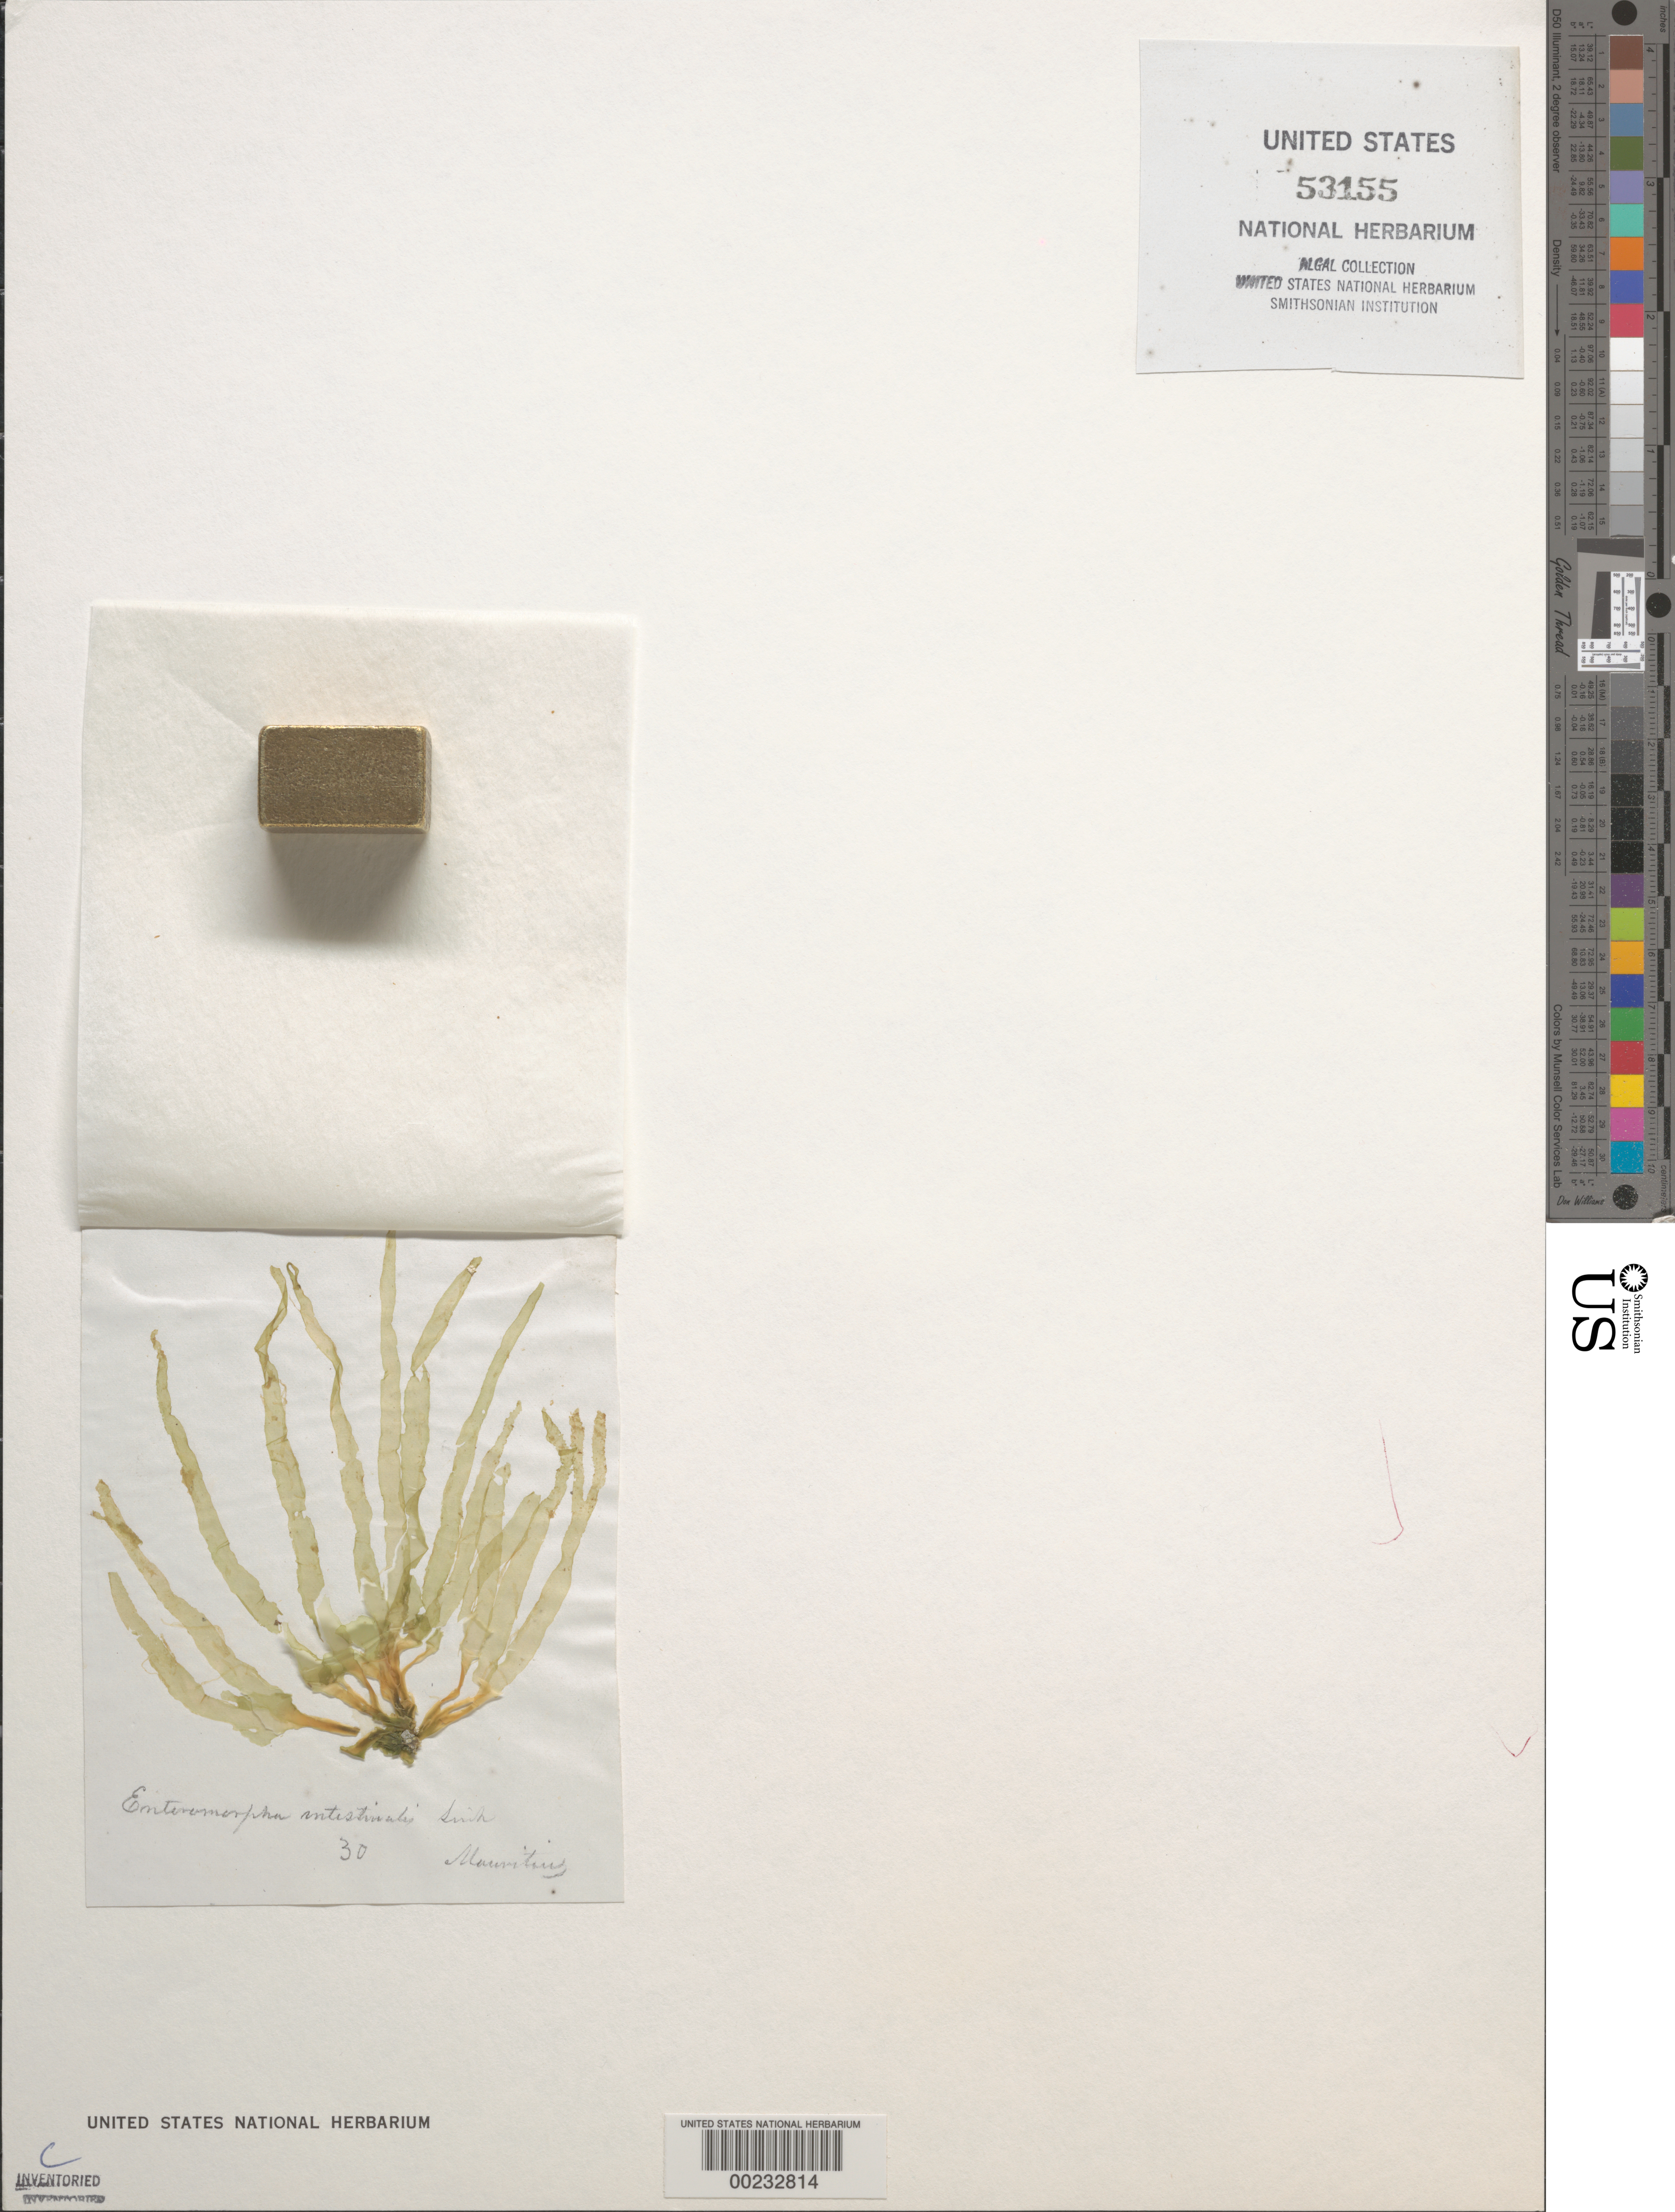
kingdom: Plantae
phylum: Chlorophyta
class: Ulvophyceae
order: Ulvales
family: Ulvaceae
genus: Ulva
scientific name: Ulva intestinalis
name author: L.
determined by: Algae name updating Project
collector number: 30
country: Mauritius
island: Mauritius Island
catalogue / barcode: US 53155